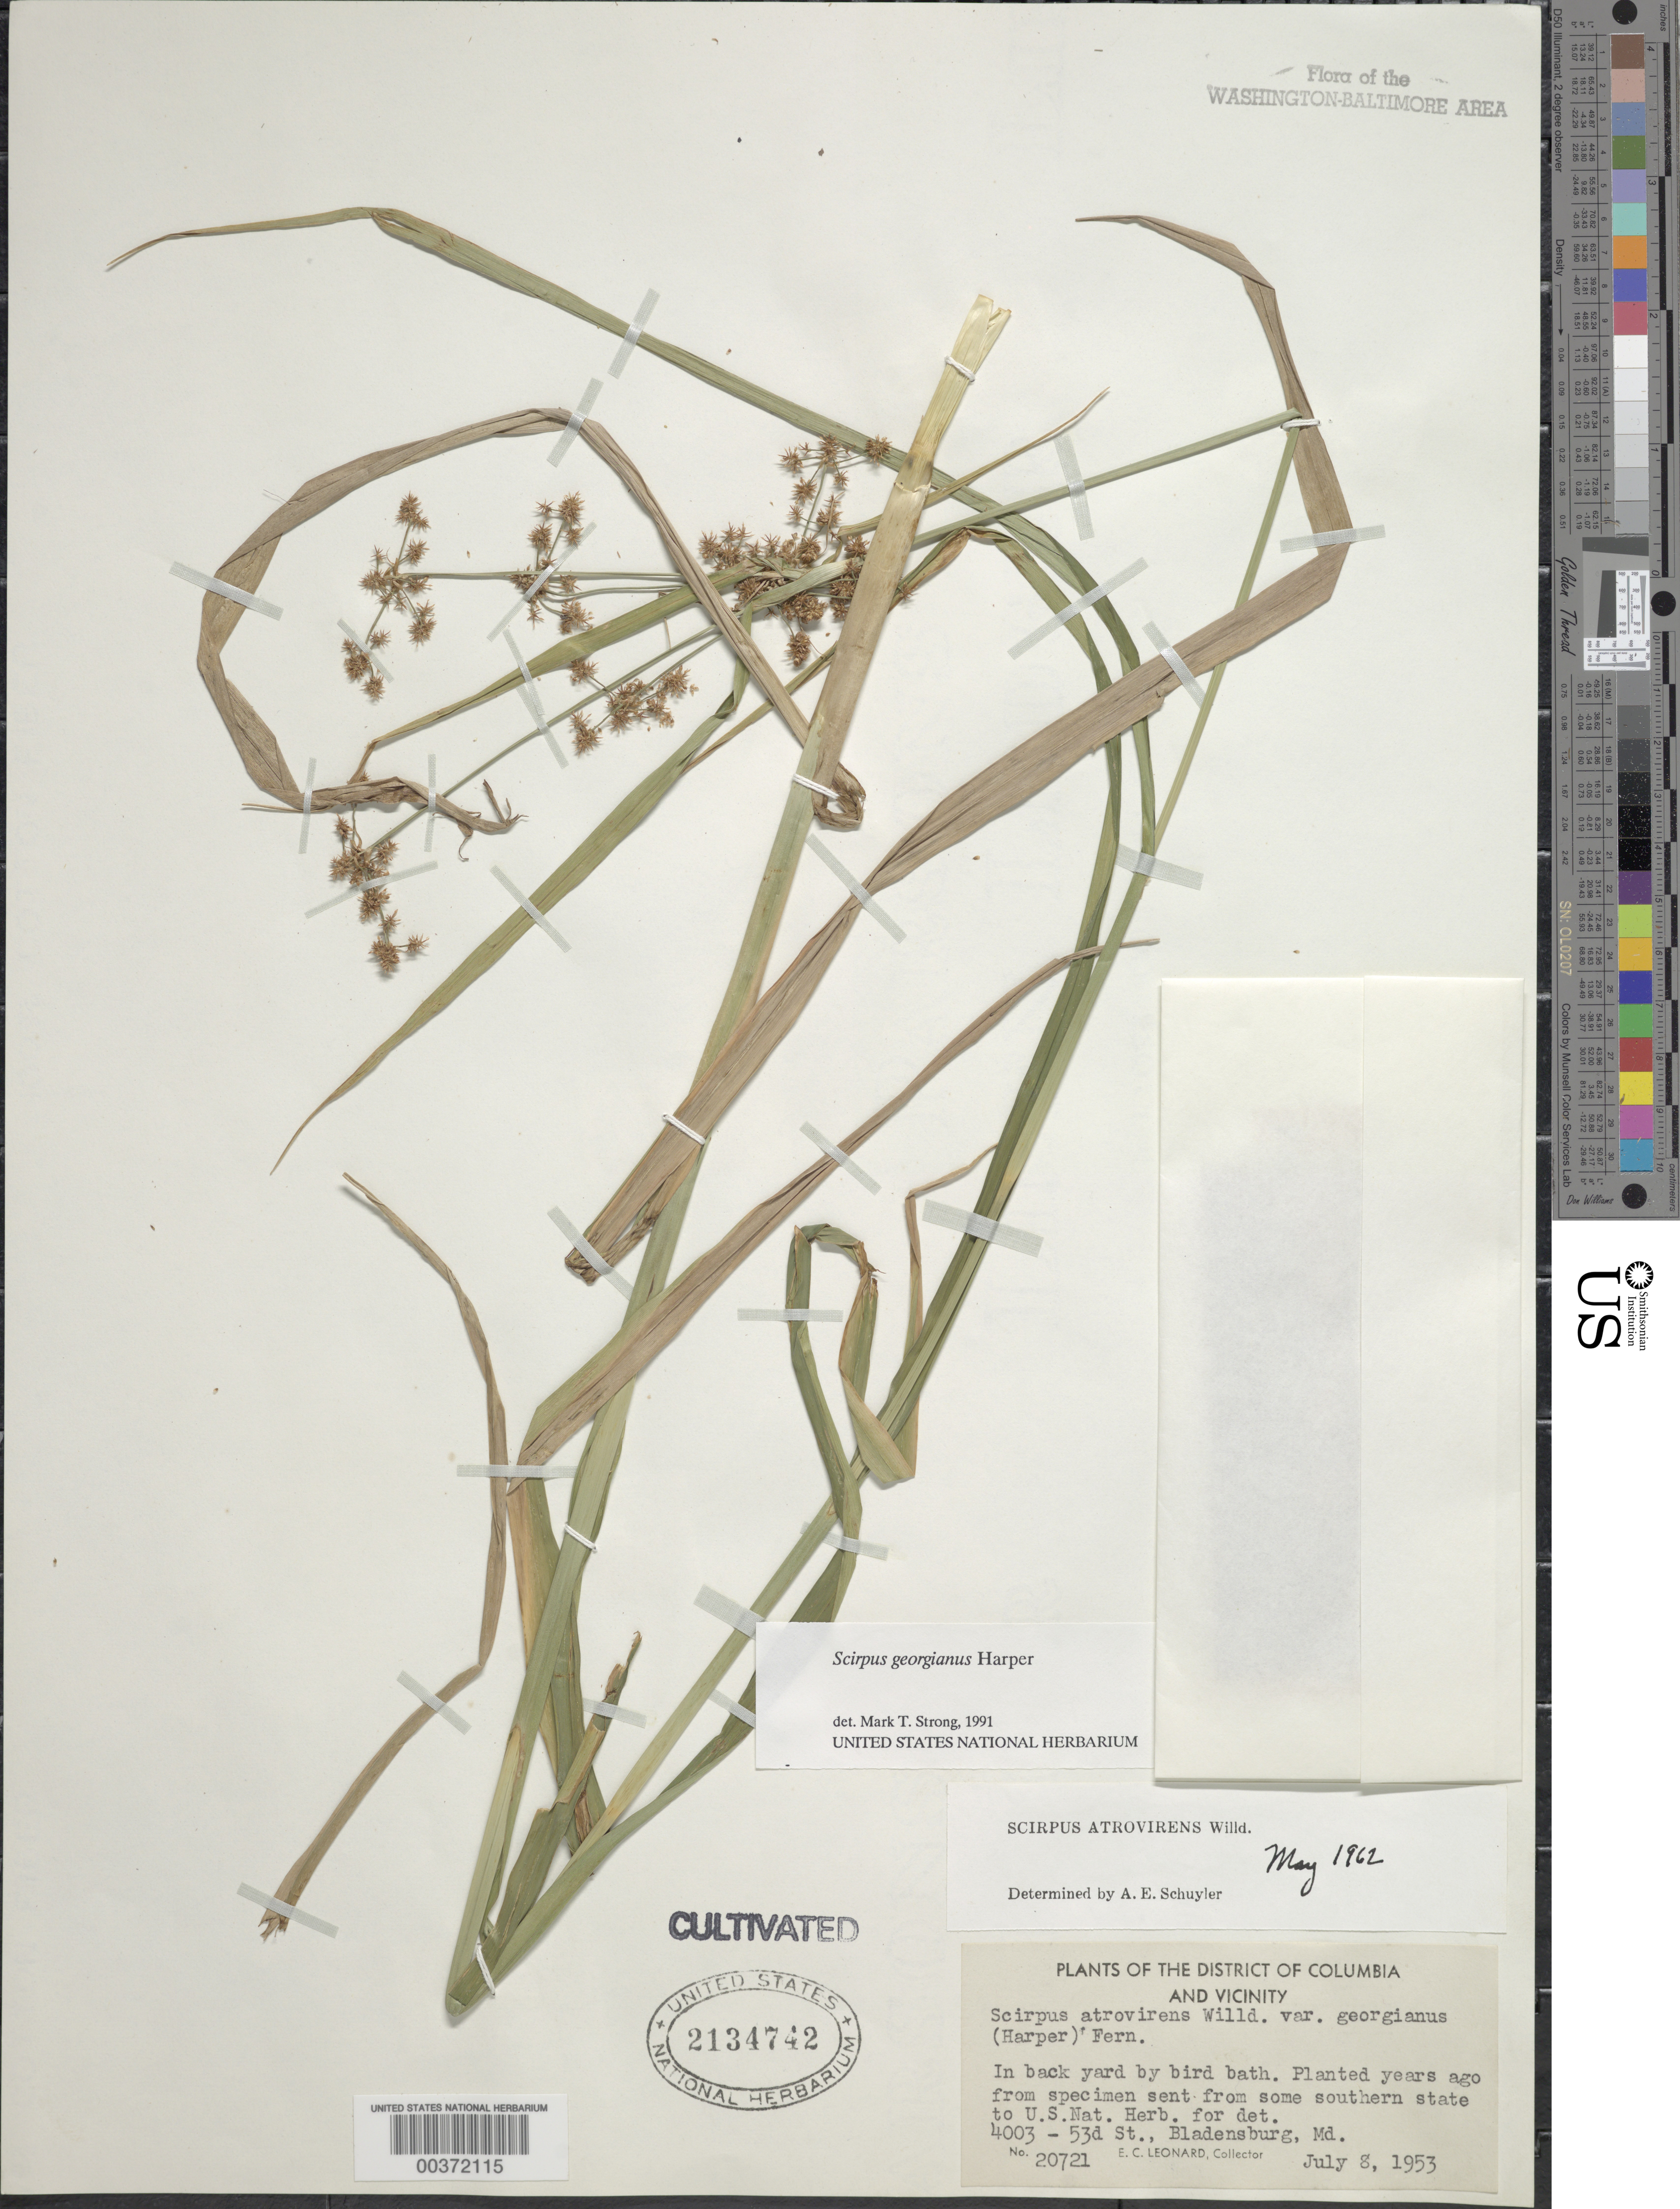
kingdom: Plantae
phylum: Tracheophyta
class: Liliopsida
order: Poales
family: Cyperaceae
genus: Scirpus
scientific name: Scirpus georgianus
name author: R.M. Harper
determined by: Strong, M. T., (US), Smithsonian Institution - National Museum of Natural History (UNITED STATES)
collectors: E. C. Leonard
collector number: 20721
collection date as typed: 08 Jul 1953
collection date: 1953-07-08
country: United States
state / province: Maryland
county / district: Prince George's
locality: Bladensburg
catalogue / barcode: US 2134742